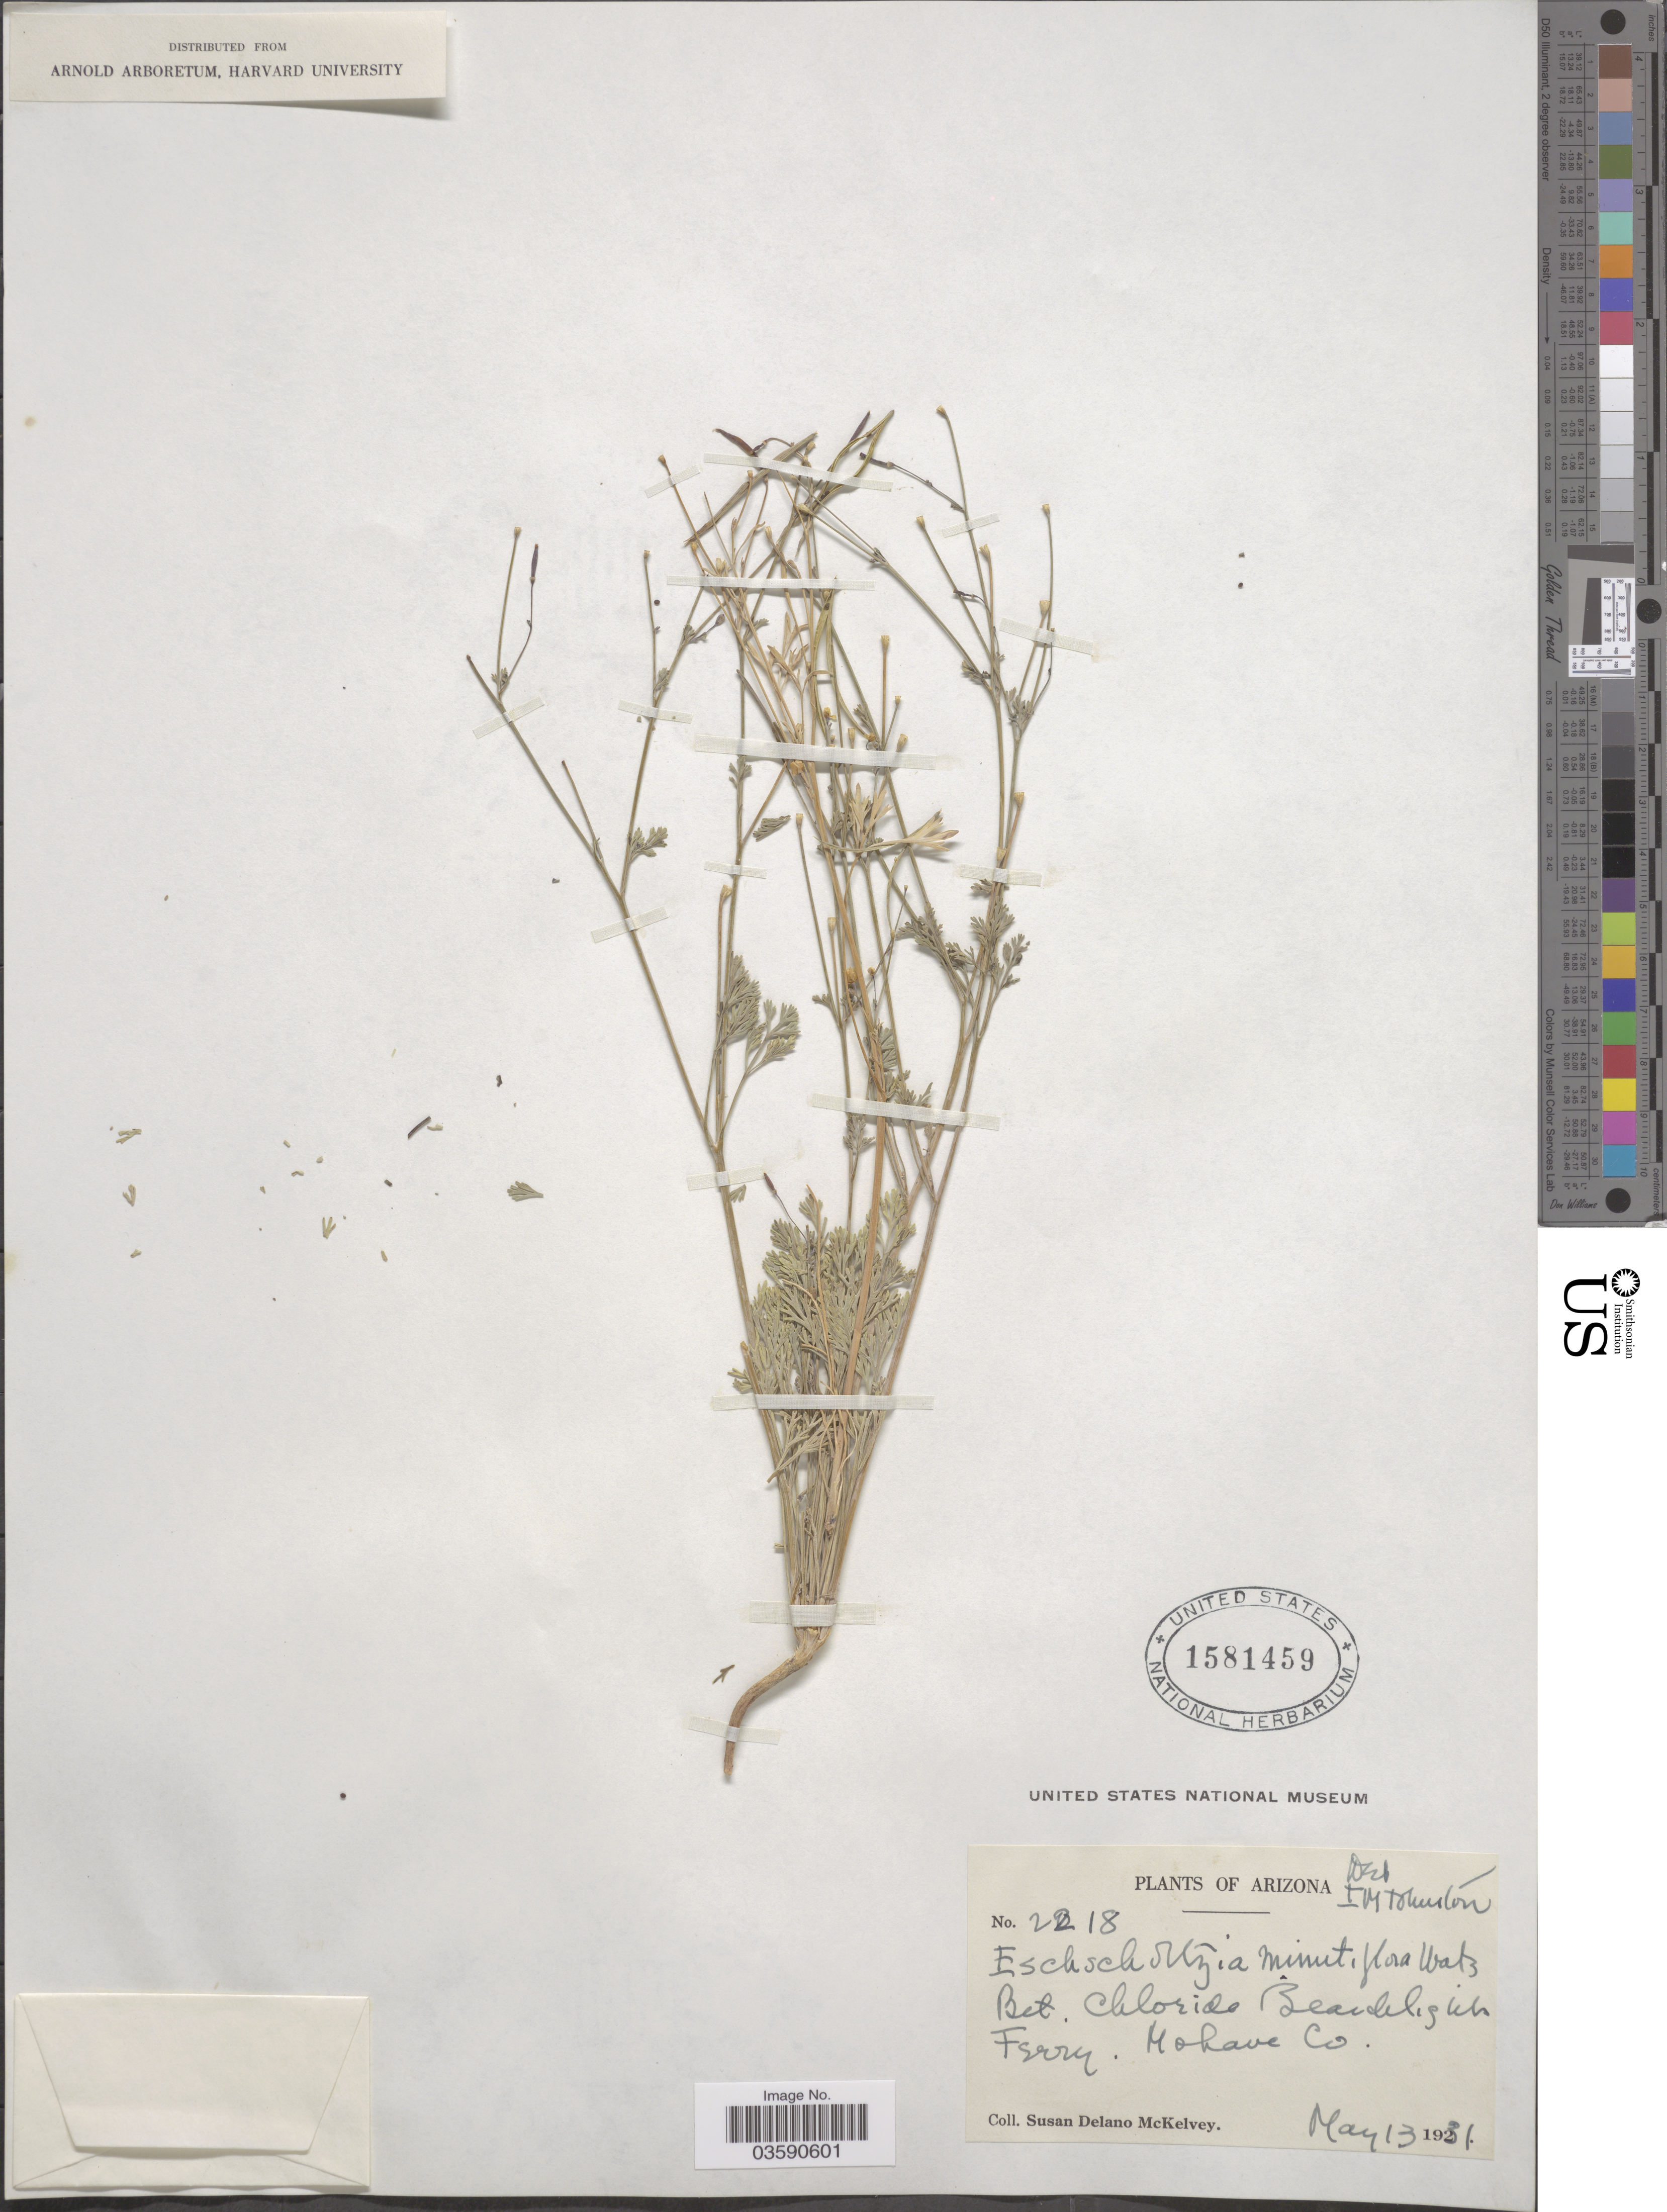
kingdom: Plantae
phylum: Tracheophyta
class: Magnoliopsida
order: Ranunculales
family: Papaveraceae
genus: Eschscholzia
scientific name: Eschscholzia minuscula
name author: Greene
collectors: S. A. McKelvey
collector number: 2218*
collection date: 1931-05-13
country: United States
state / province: Arizona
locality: Bet. Chloride & Searchlight Ferry. Mohave Co.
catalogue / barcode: US 1581459